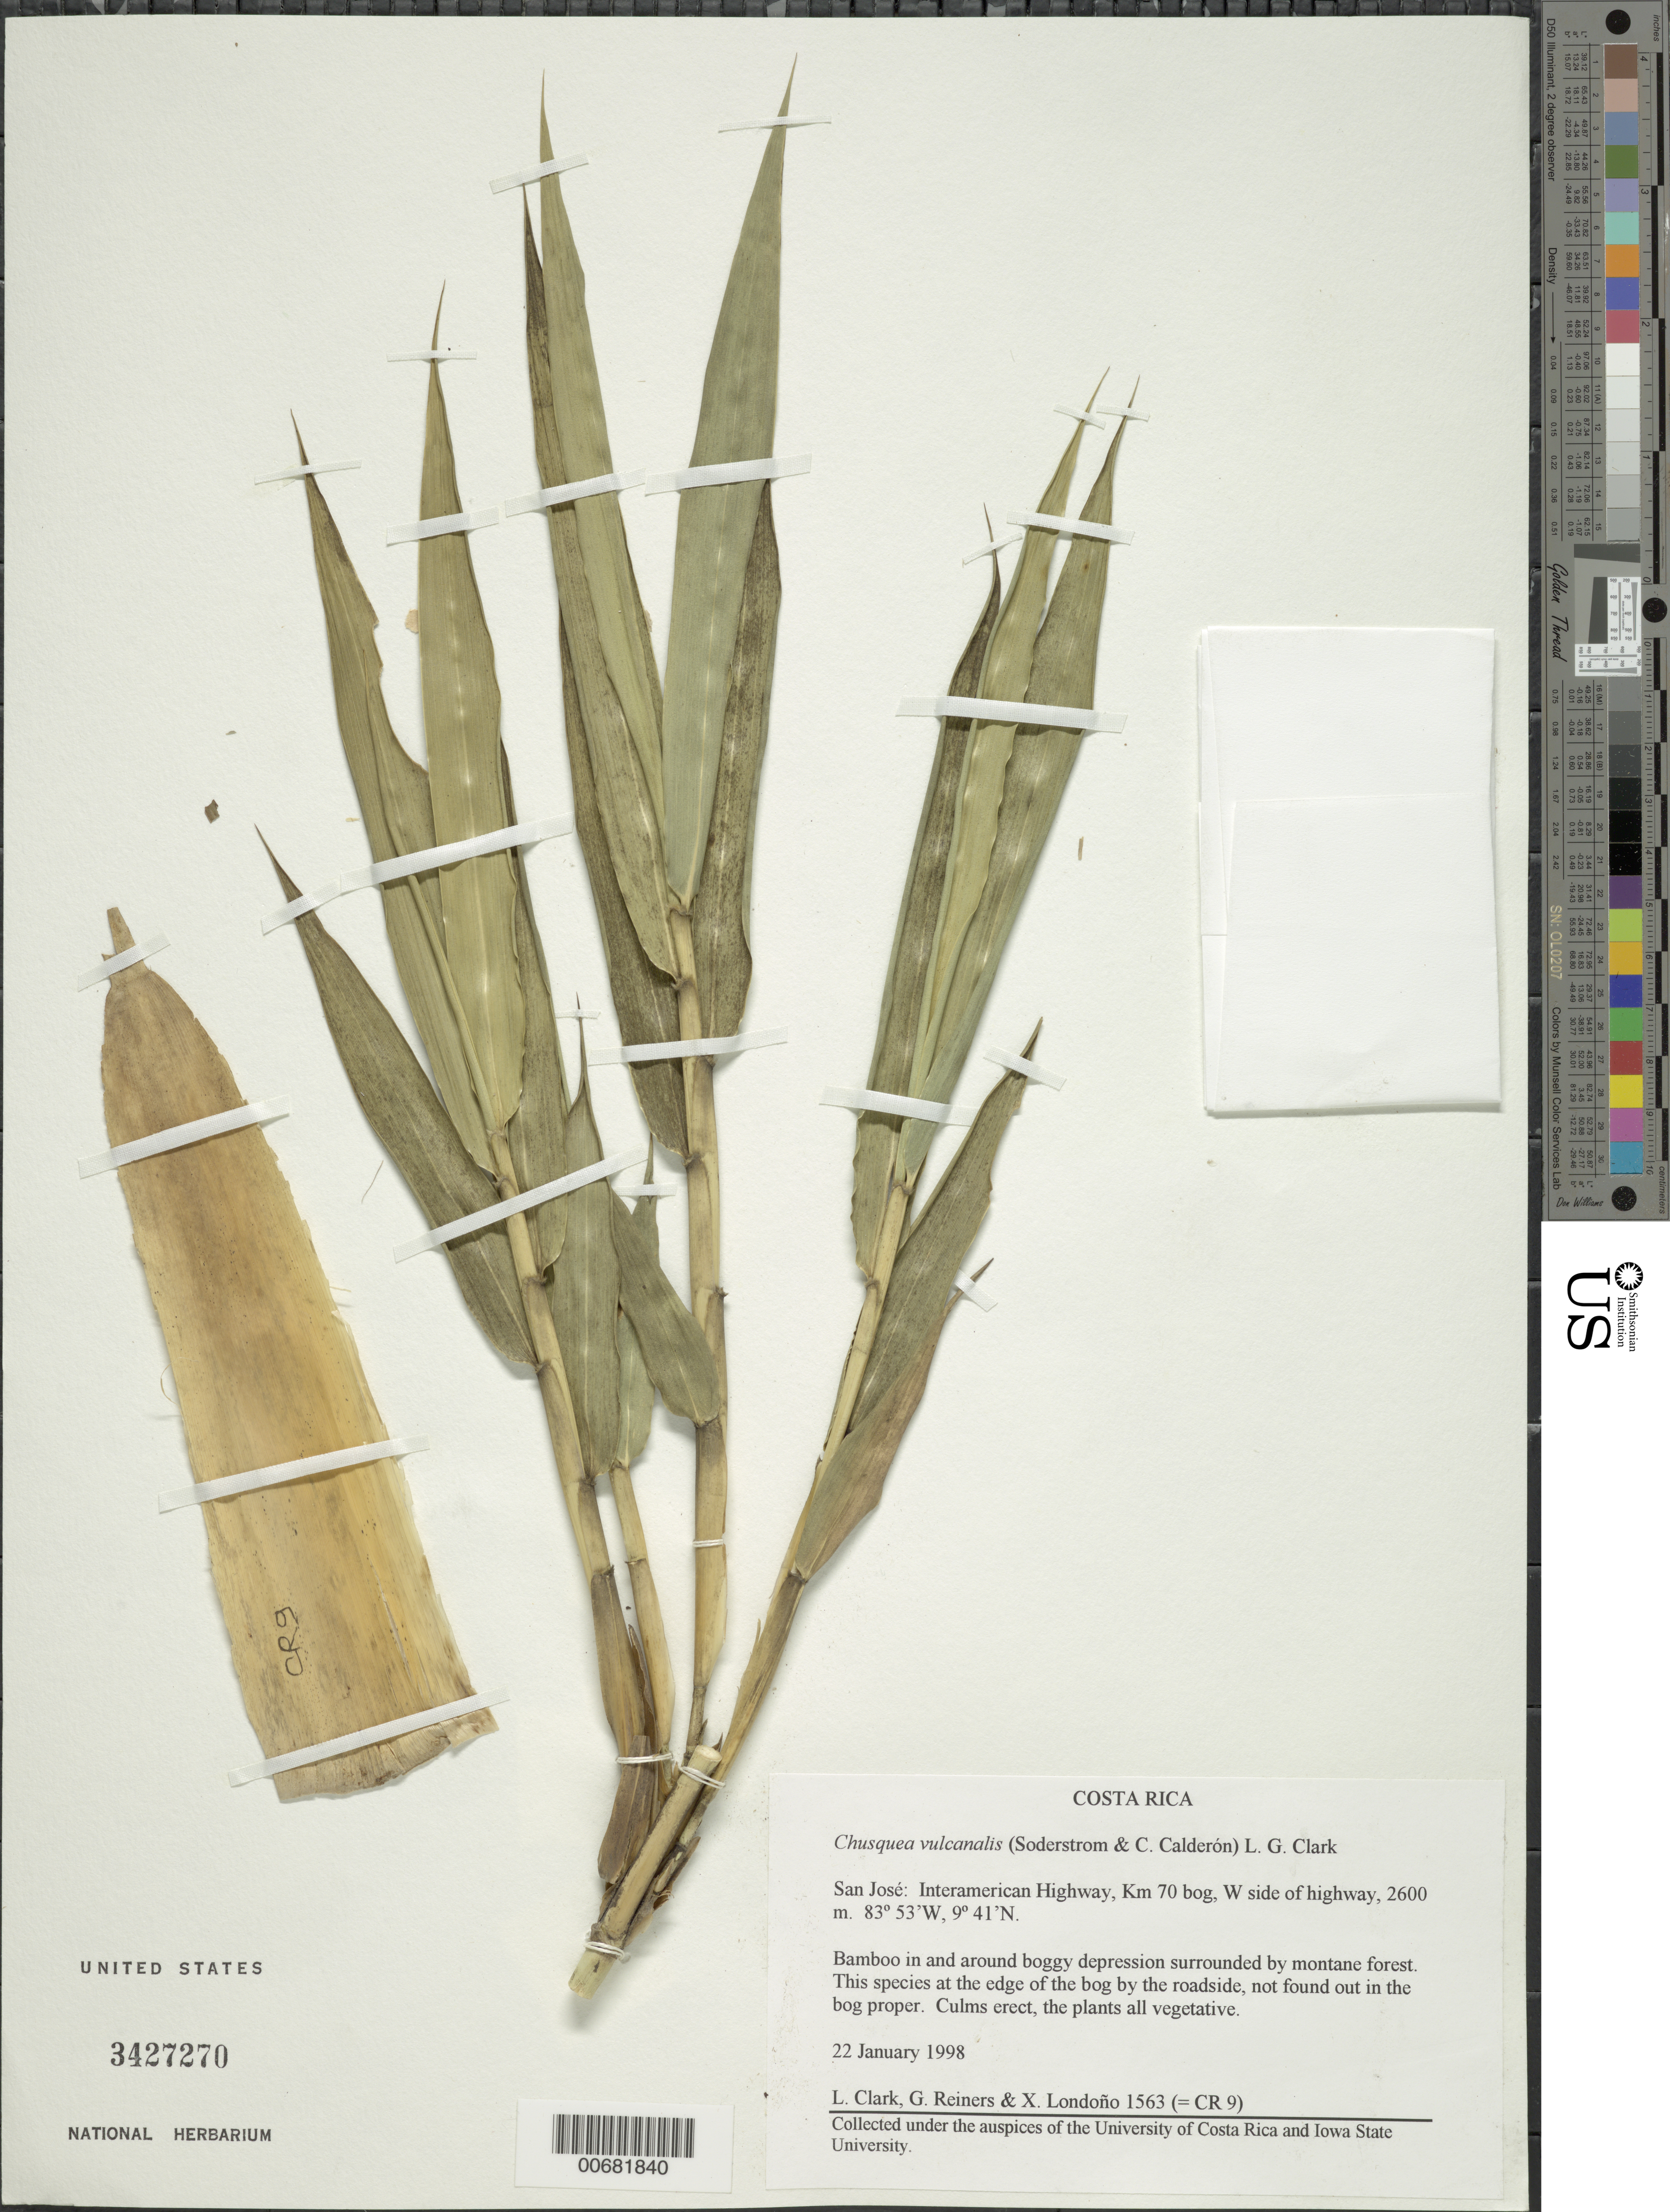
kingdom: Plantae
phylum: Tracheophyta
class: Liliopsida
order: Poales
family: Poaceae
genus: Chusquea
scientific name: Chusquea vulcanalis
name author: (Soderstr. & C. E. Calderón) L.G. Clark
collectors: L. G. Clark, G. Reiners & X. Londoño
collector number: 1563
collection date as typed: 22 Jan 1998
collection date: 1998-01-22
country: Costa Rica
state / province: San José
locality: Interamerican Highway, W side of Highway in bog.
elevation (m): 2600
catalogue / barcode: US 3427270